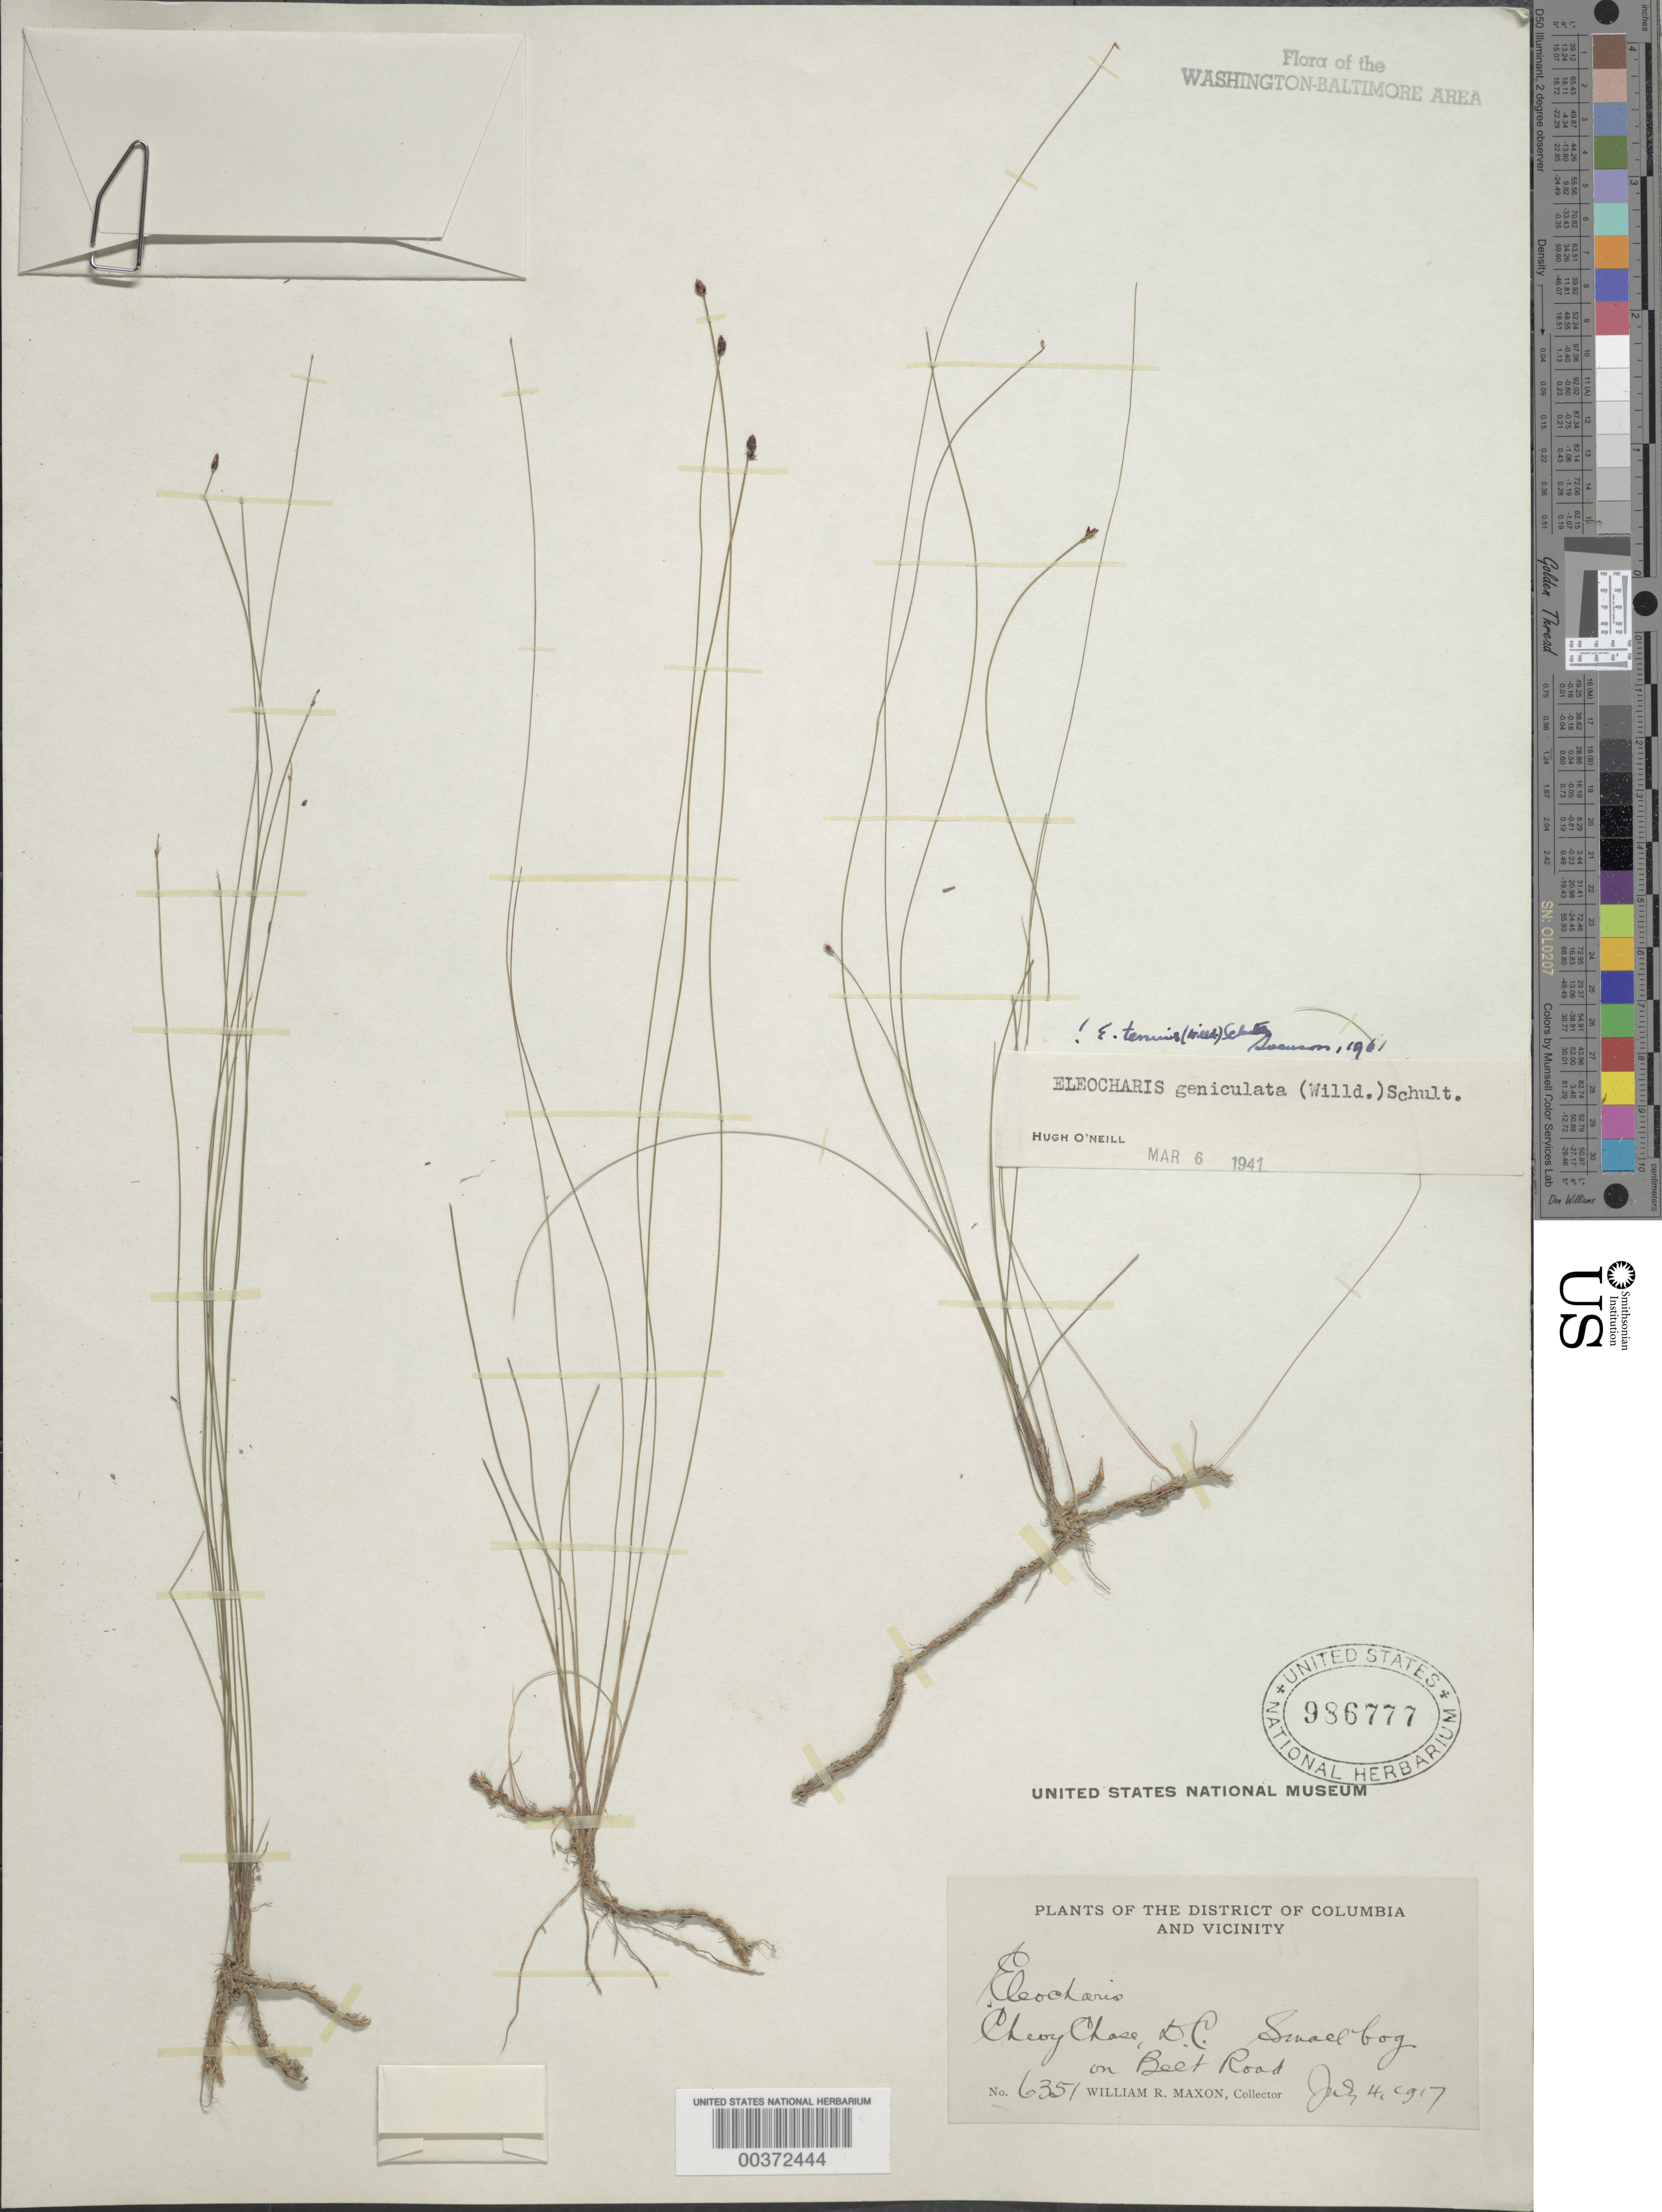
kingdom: Plantae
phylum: Tracheophyta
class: Liliopsida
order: Poales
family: Cyperaceae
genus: Eleocharis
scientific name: Eleocharis tenuis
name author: (Willd.) Schult.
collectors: W. R. Maxon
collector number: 6351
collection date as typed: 04 Jul 1917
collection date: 1917-07-04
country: United States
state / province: District of Columbia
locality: Chevy Chase, Beet Road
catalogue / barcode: US 986777